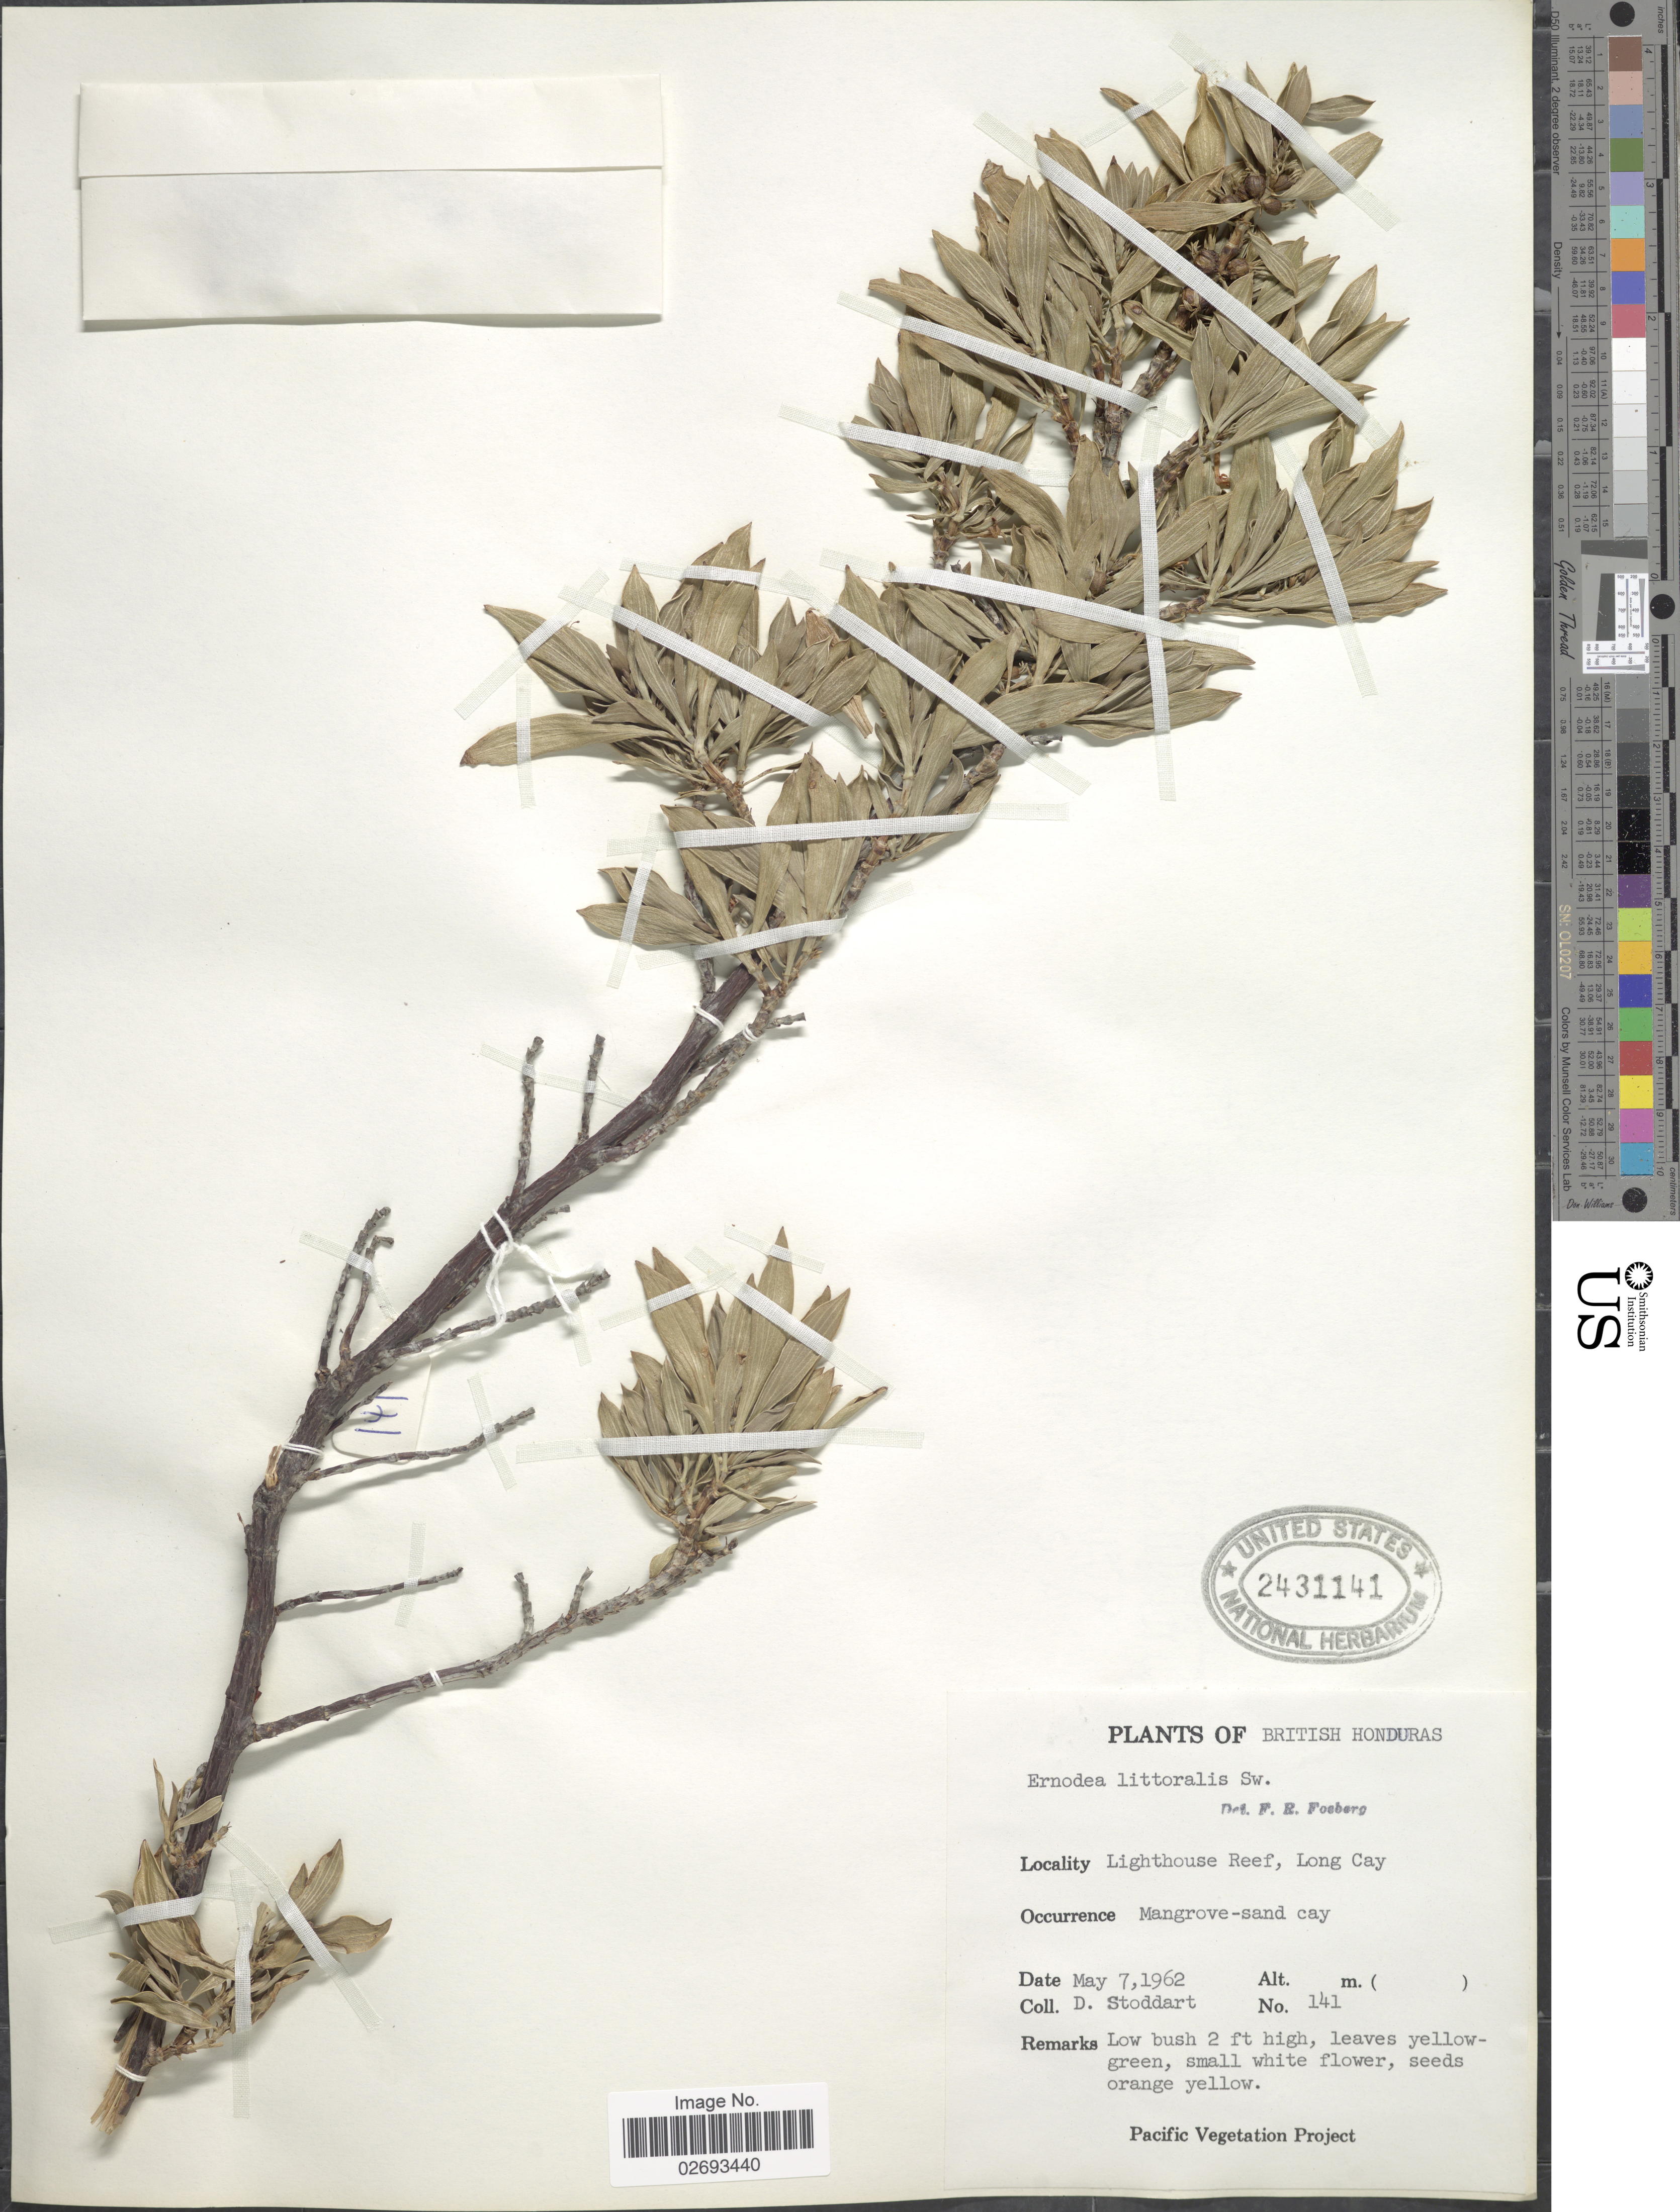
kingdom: Plantae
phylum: Tracheophyta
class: Magnoliopsida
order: Gentianales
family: Rubiaceae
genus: Ernodea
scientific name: Ernodea littoralis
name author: Sw.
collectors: D. R. Stoddart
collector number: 141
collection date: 1962-05-07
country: Belize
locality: British Honduras. Lighthouse Reef, Long Cay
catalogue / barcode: US 2431141